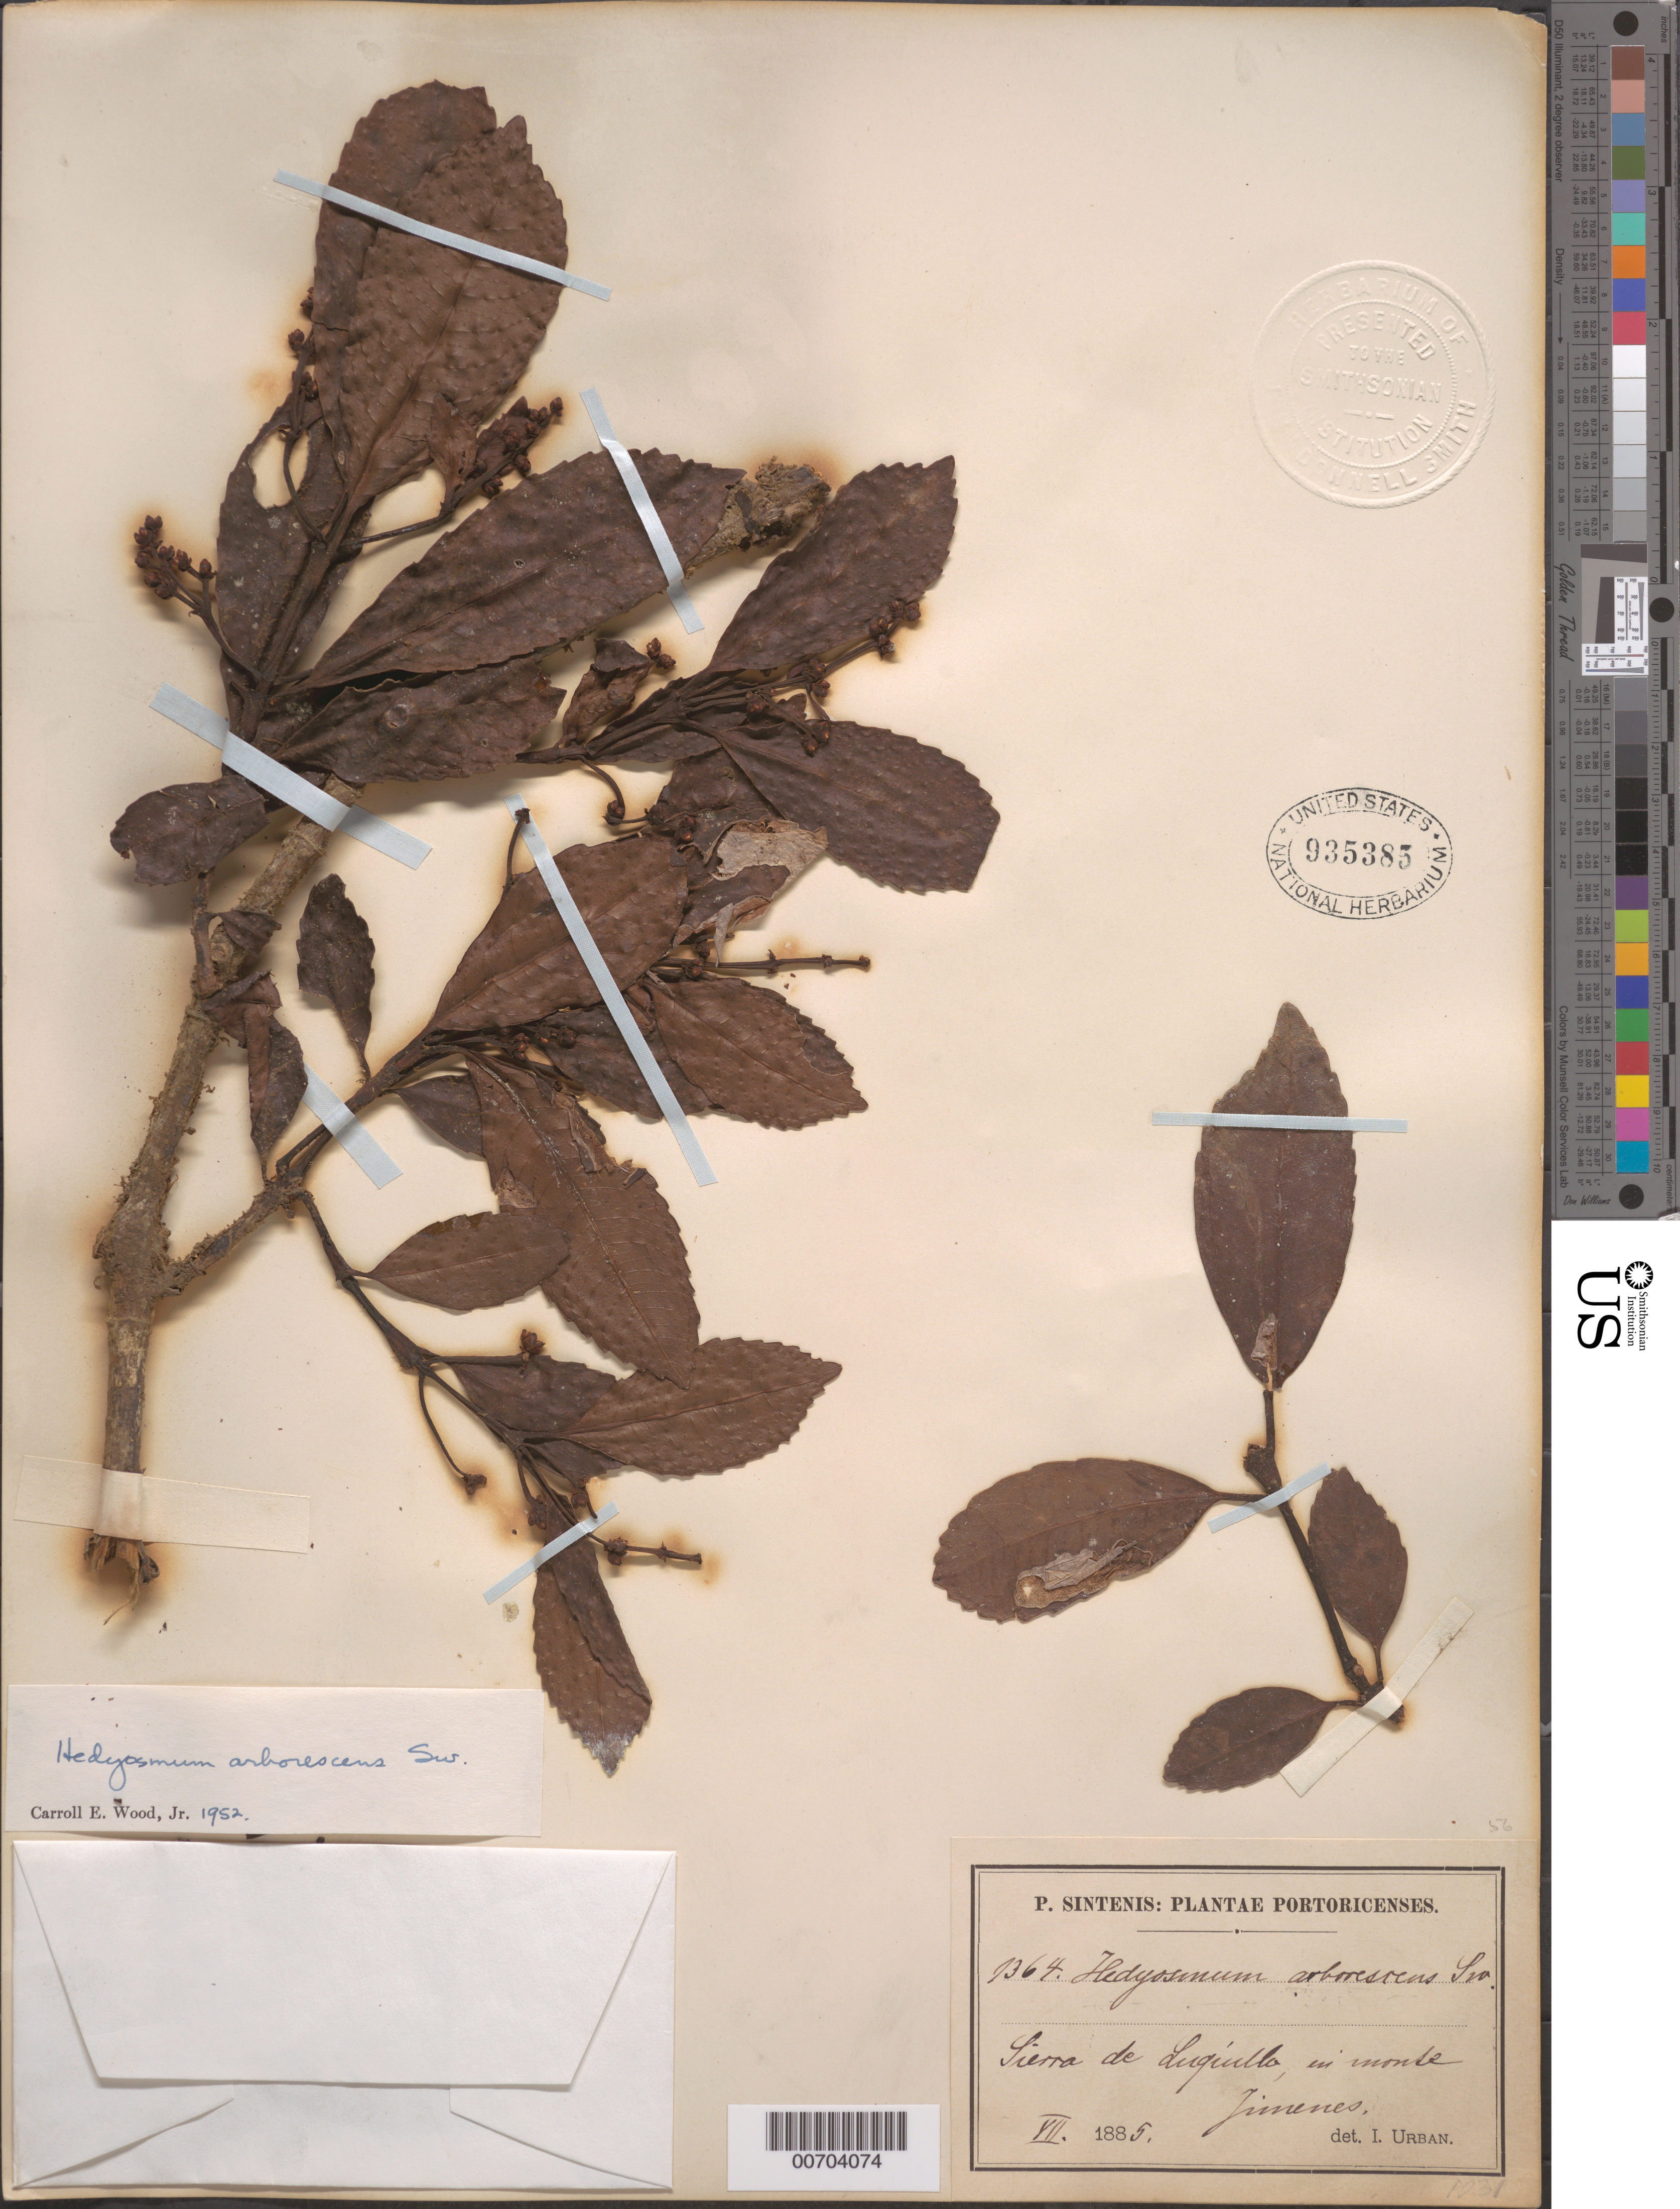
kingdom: Plantae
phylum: Tracheophyta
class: Magnoliopsida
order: Chloranthales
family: Chloranthaceae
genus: Hedyosmum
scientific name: Hedyosmum arborescens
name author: Sw.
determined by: Wood, C. E., Jr.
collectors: P. Sintenis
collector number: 1364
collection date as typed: Jul 1885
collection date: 1885-07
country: Puerto Rico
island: Greater Antilles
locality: Sierra de Luquillo, in Monte Jimenes.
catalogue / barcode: US 935385